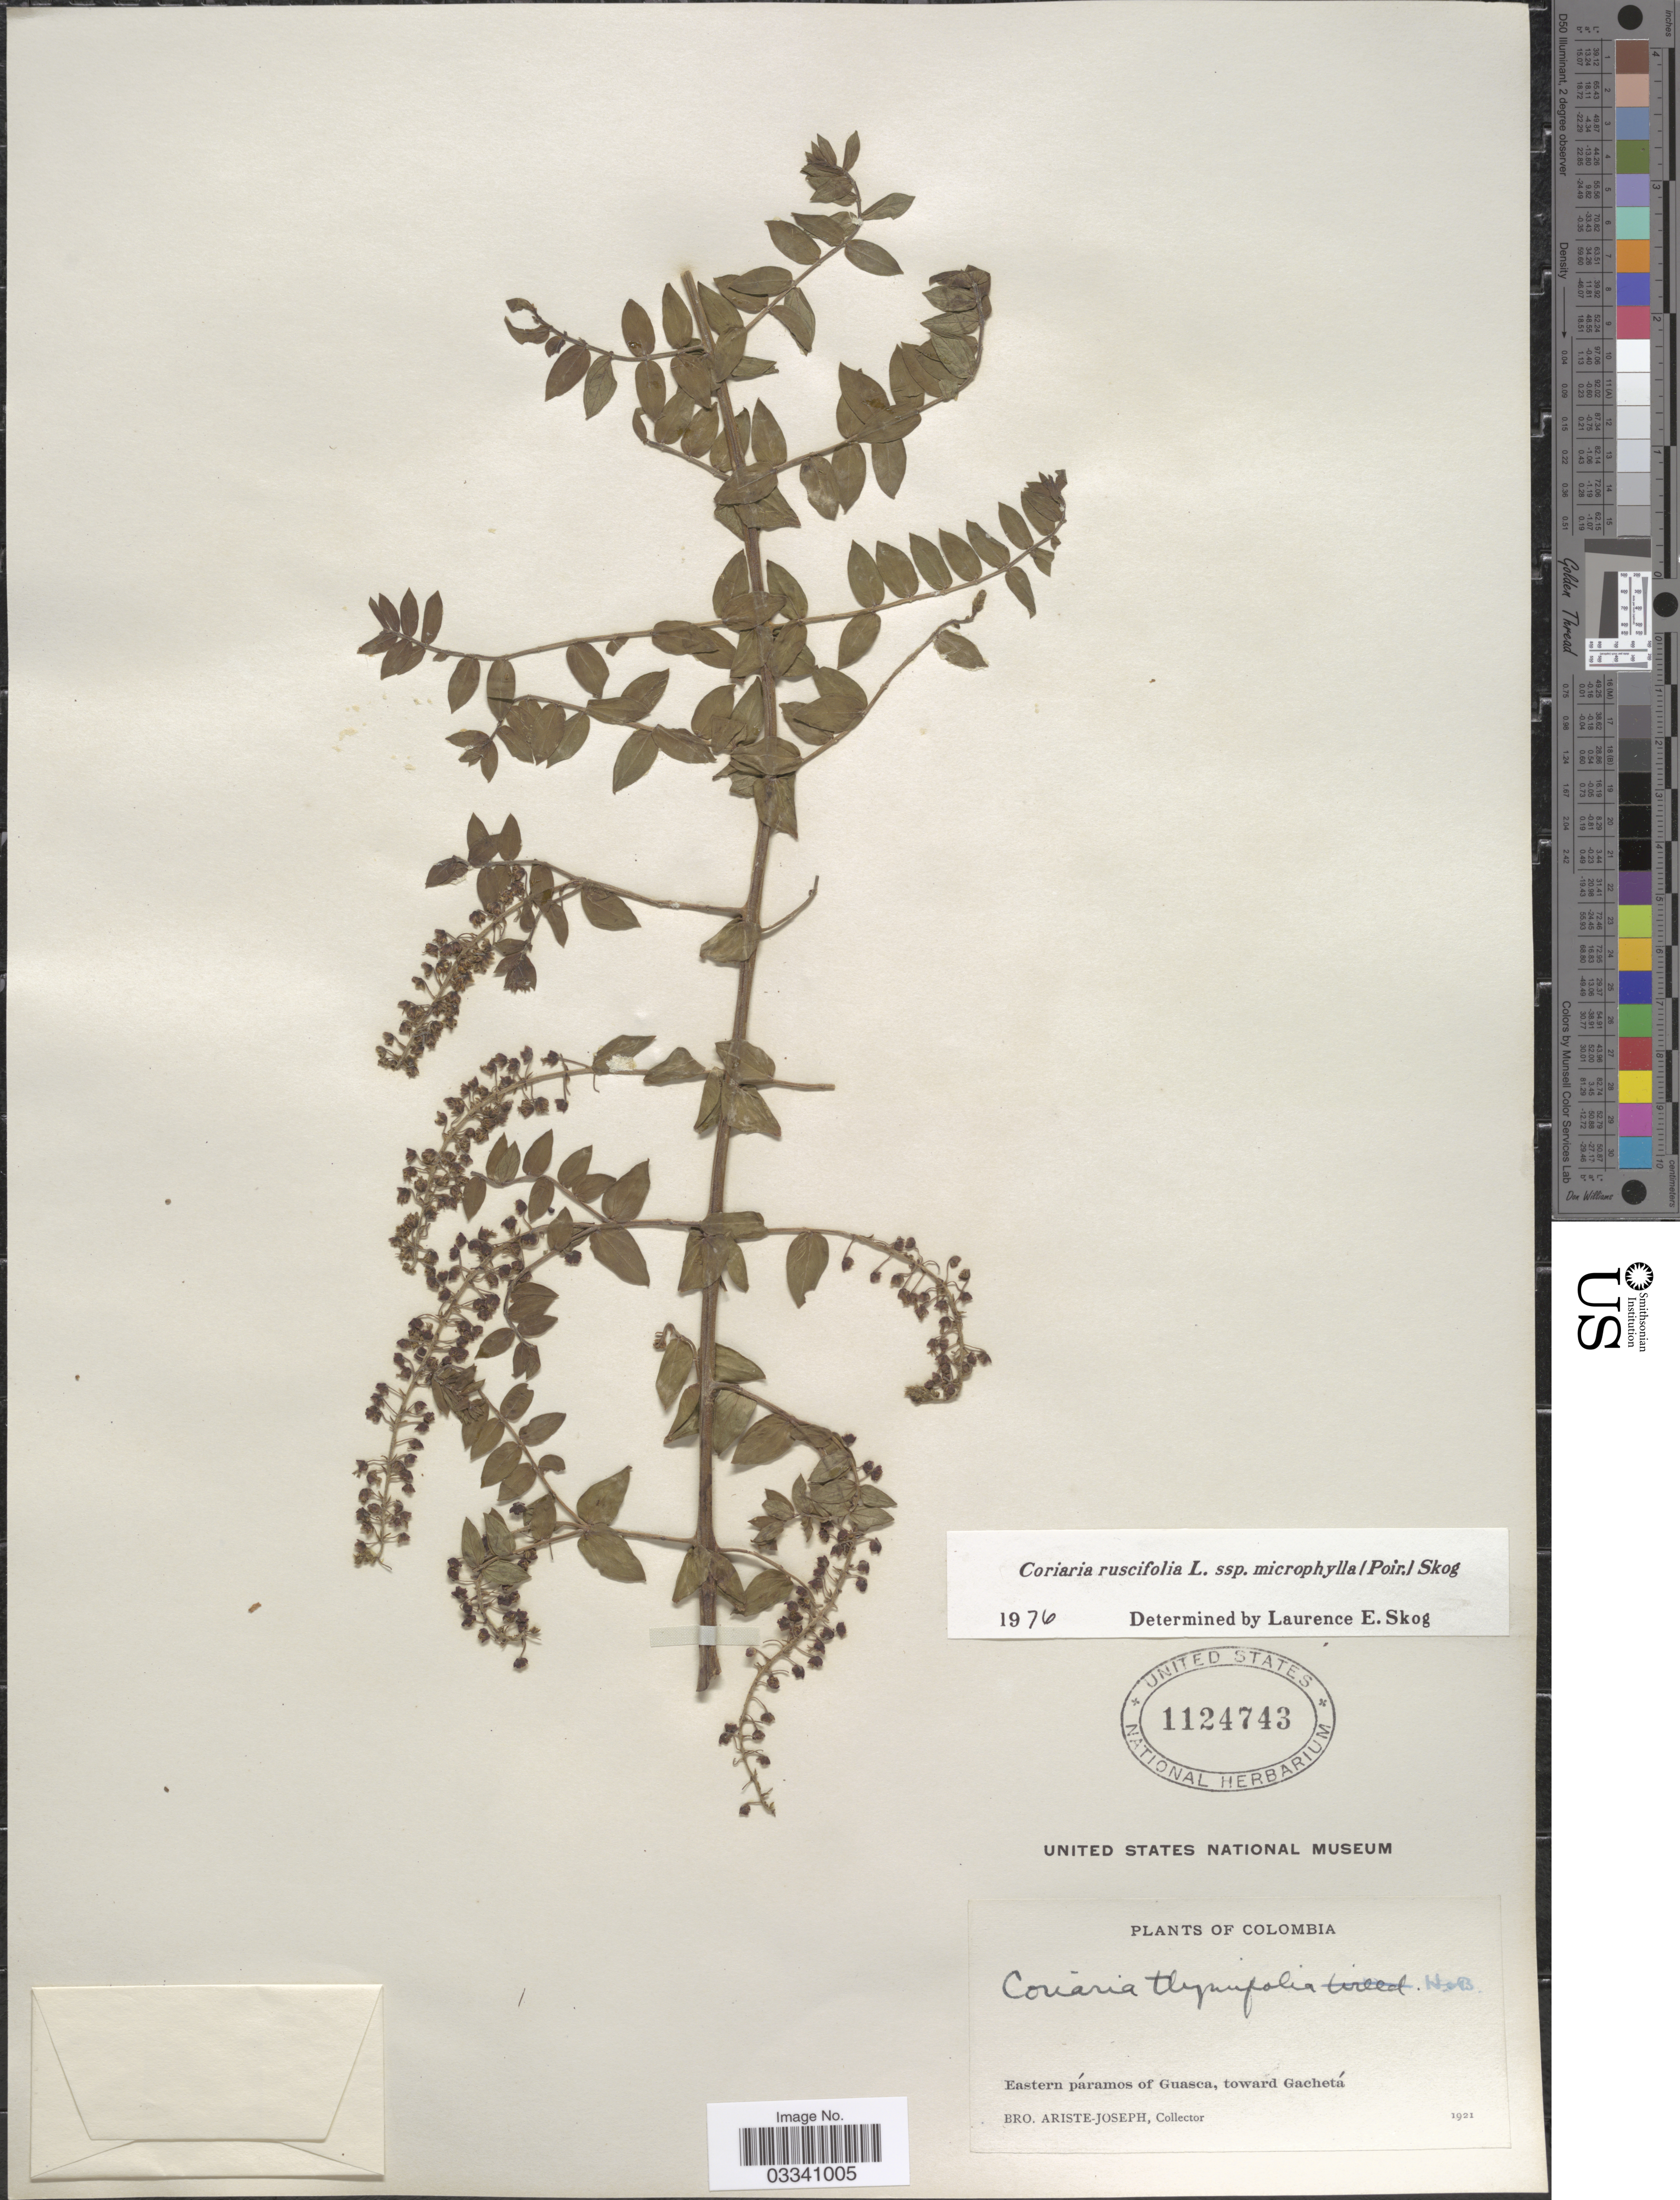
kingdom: Plantae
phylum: Tracheophyta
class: Magnoliopsida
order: Cucurbitales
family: Coriariaceae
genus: Coriaria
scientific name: Coriaria ruscifolia subsp. microphylla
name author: (Poir.) L.E. Skog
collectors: Bro. Ariste-Joseph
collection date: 1921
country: Colombia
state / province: Cundinamarca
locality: Eastern páramos of Guasca, toward Gachetá.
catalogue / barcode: US 1124742